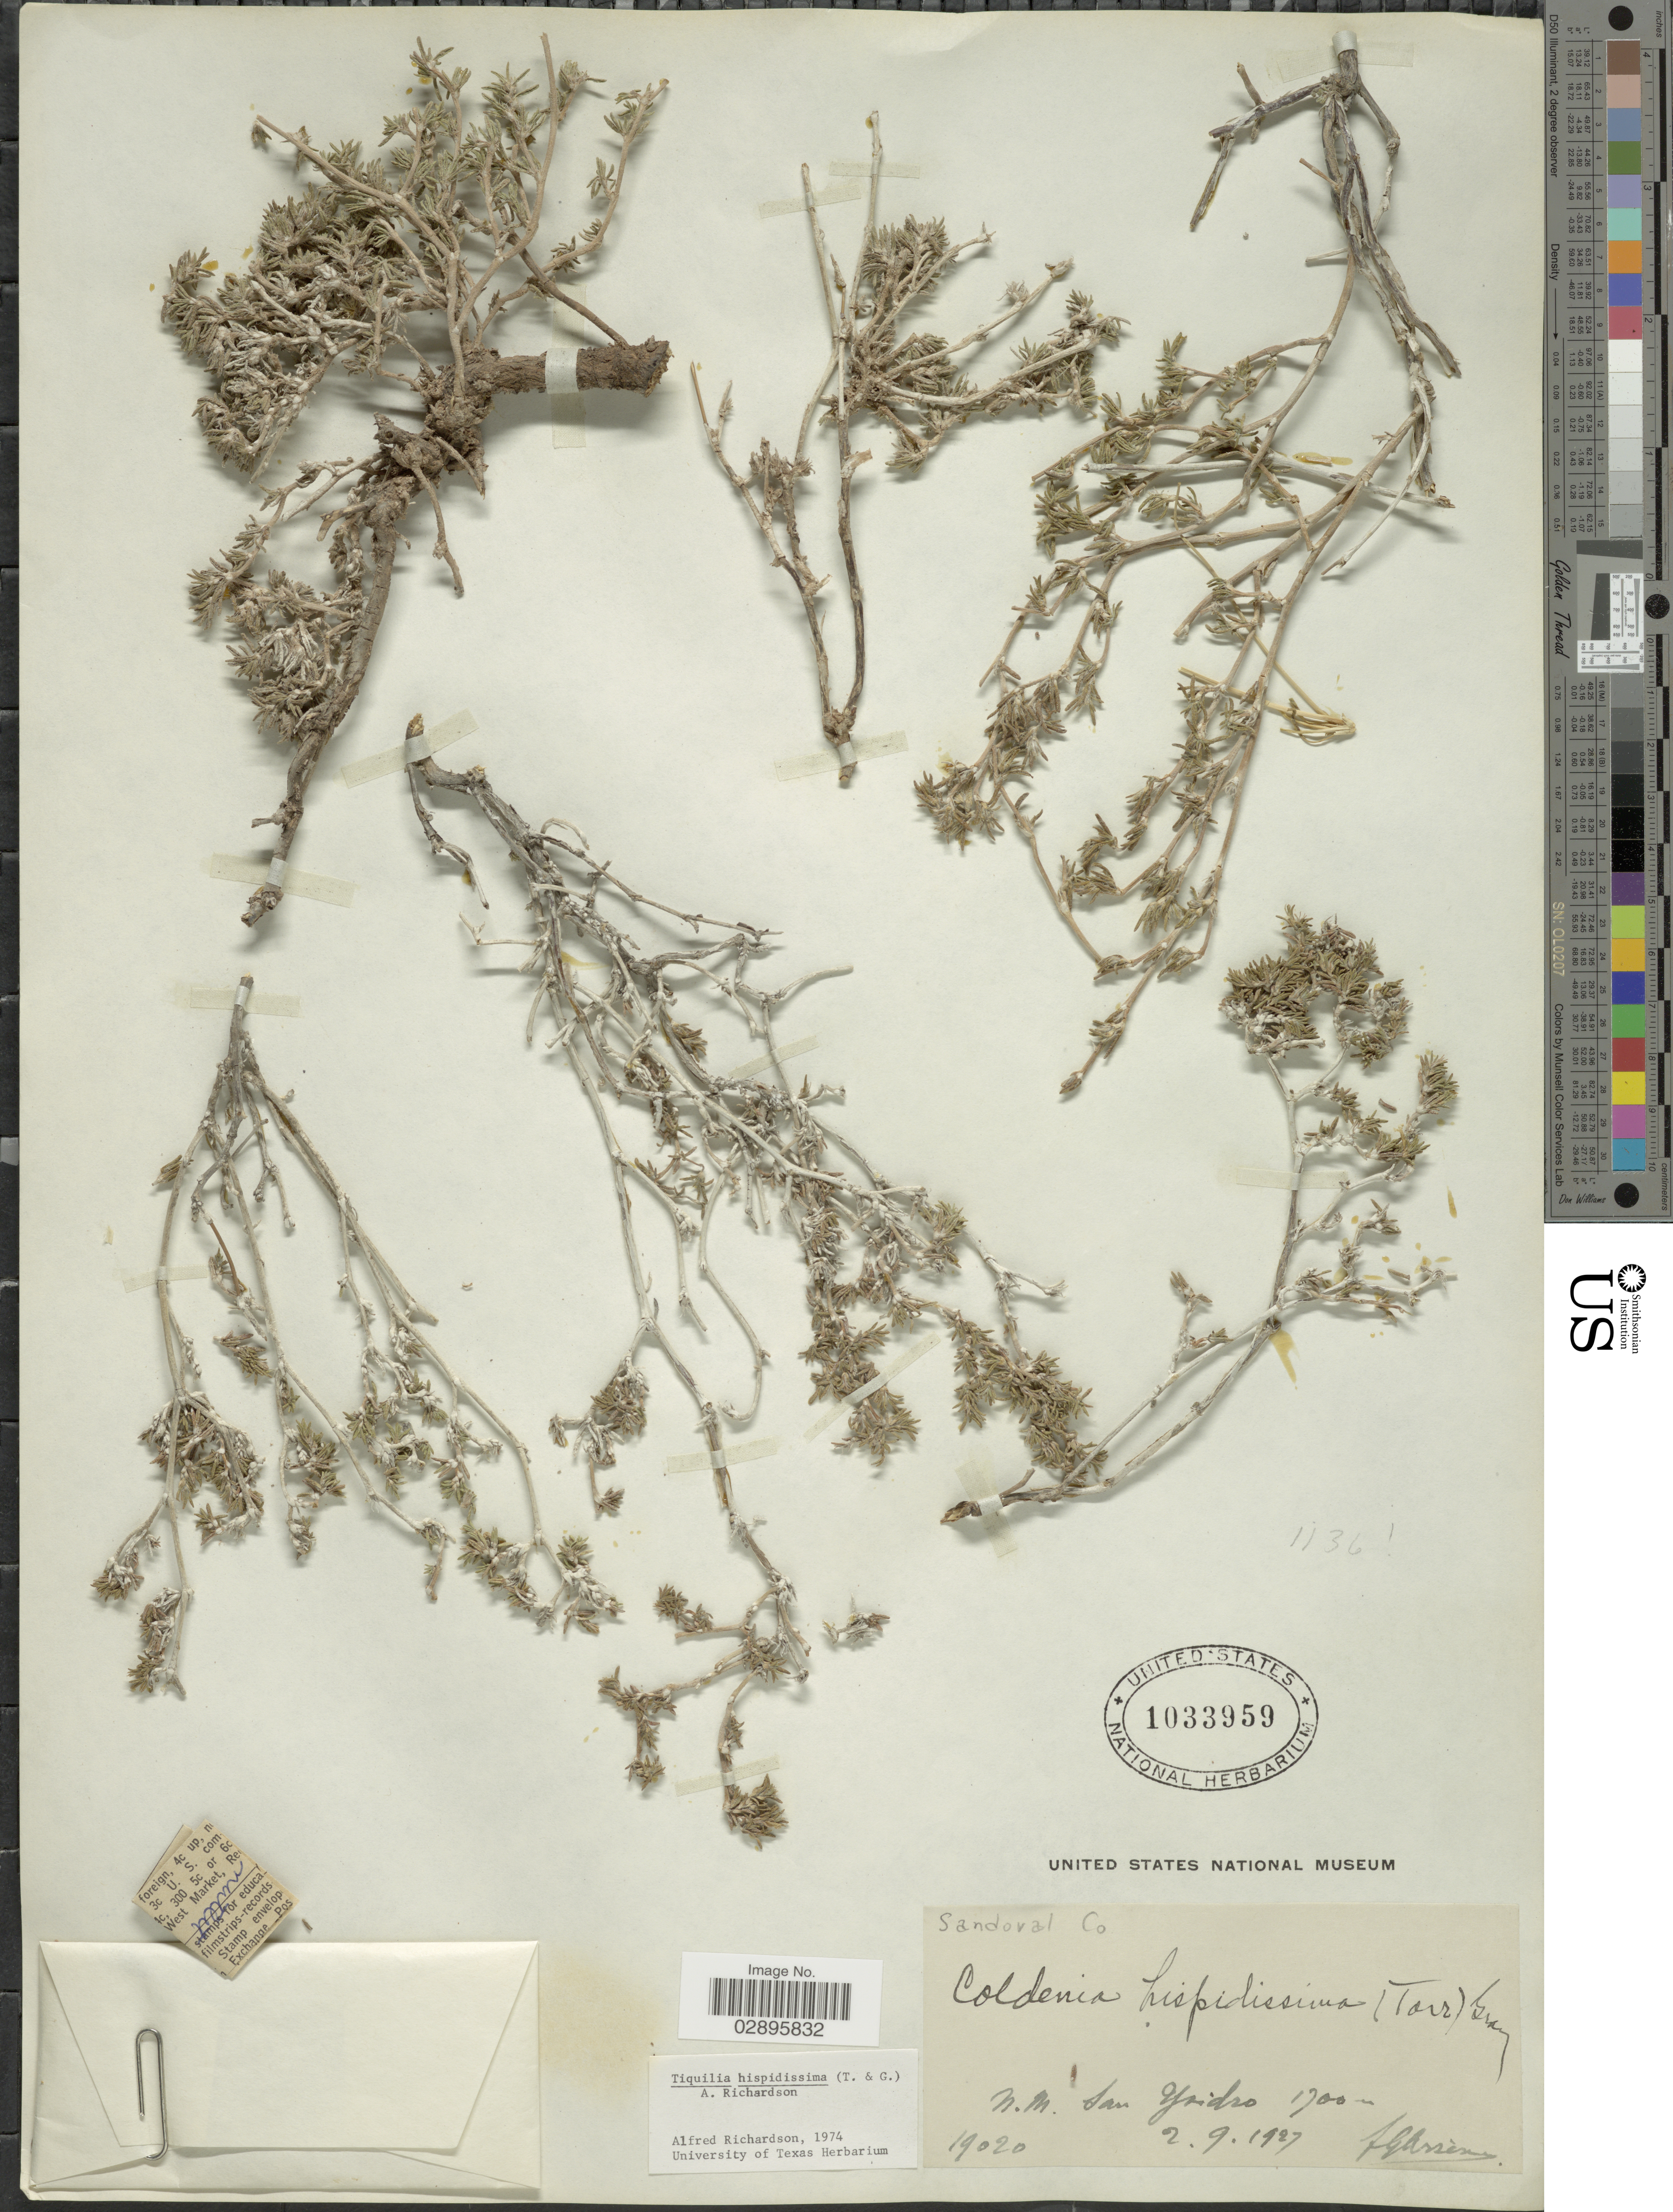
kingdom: Plantae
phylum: Tracheophyta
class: Magnoliopsida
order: Boraginales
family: Ehretiaceae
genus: Tiquilia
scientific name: Tiquilia hispidissima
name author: (Torr. & A. Gray) A.T. Richardson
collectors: F. Arsène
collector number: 19020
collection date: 1927-02-09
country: United States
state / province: New Mexico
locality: Sandoval Co., N.M. San Ysidro.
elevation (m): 1700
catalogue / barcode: US 1033959